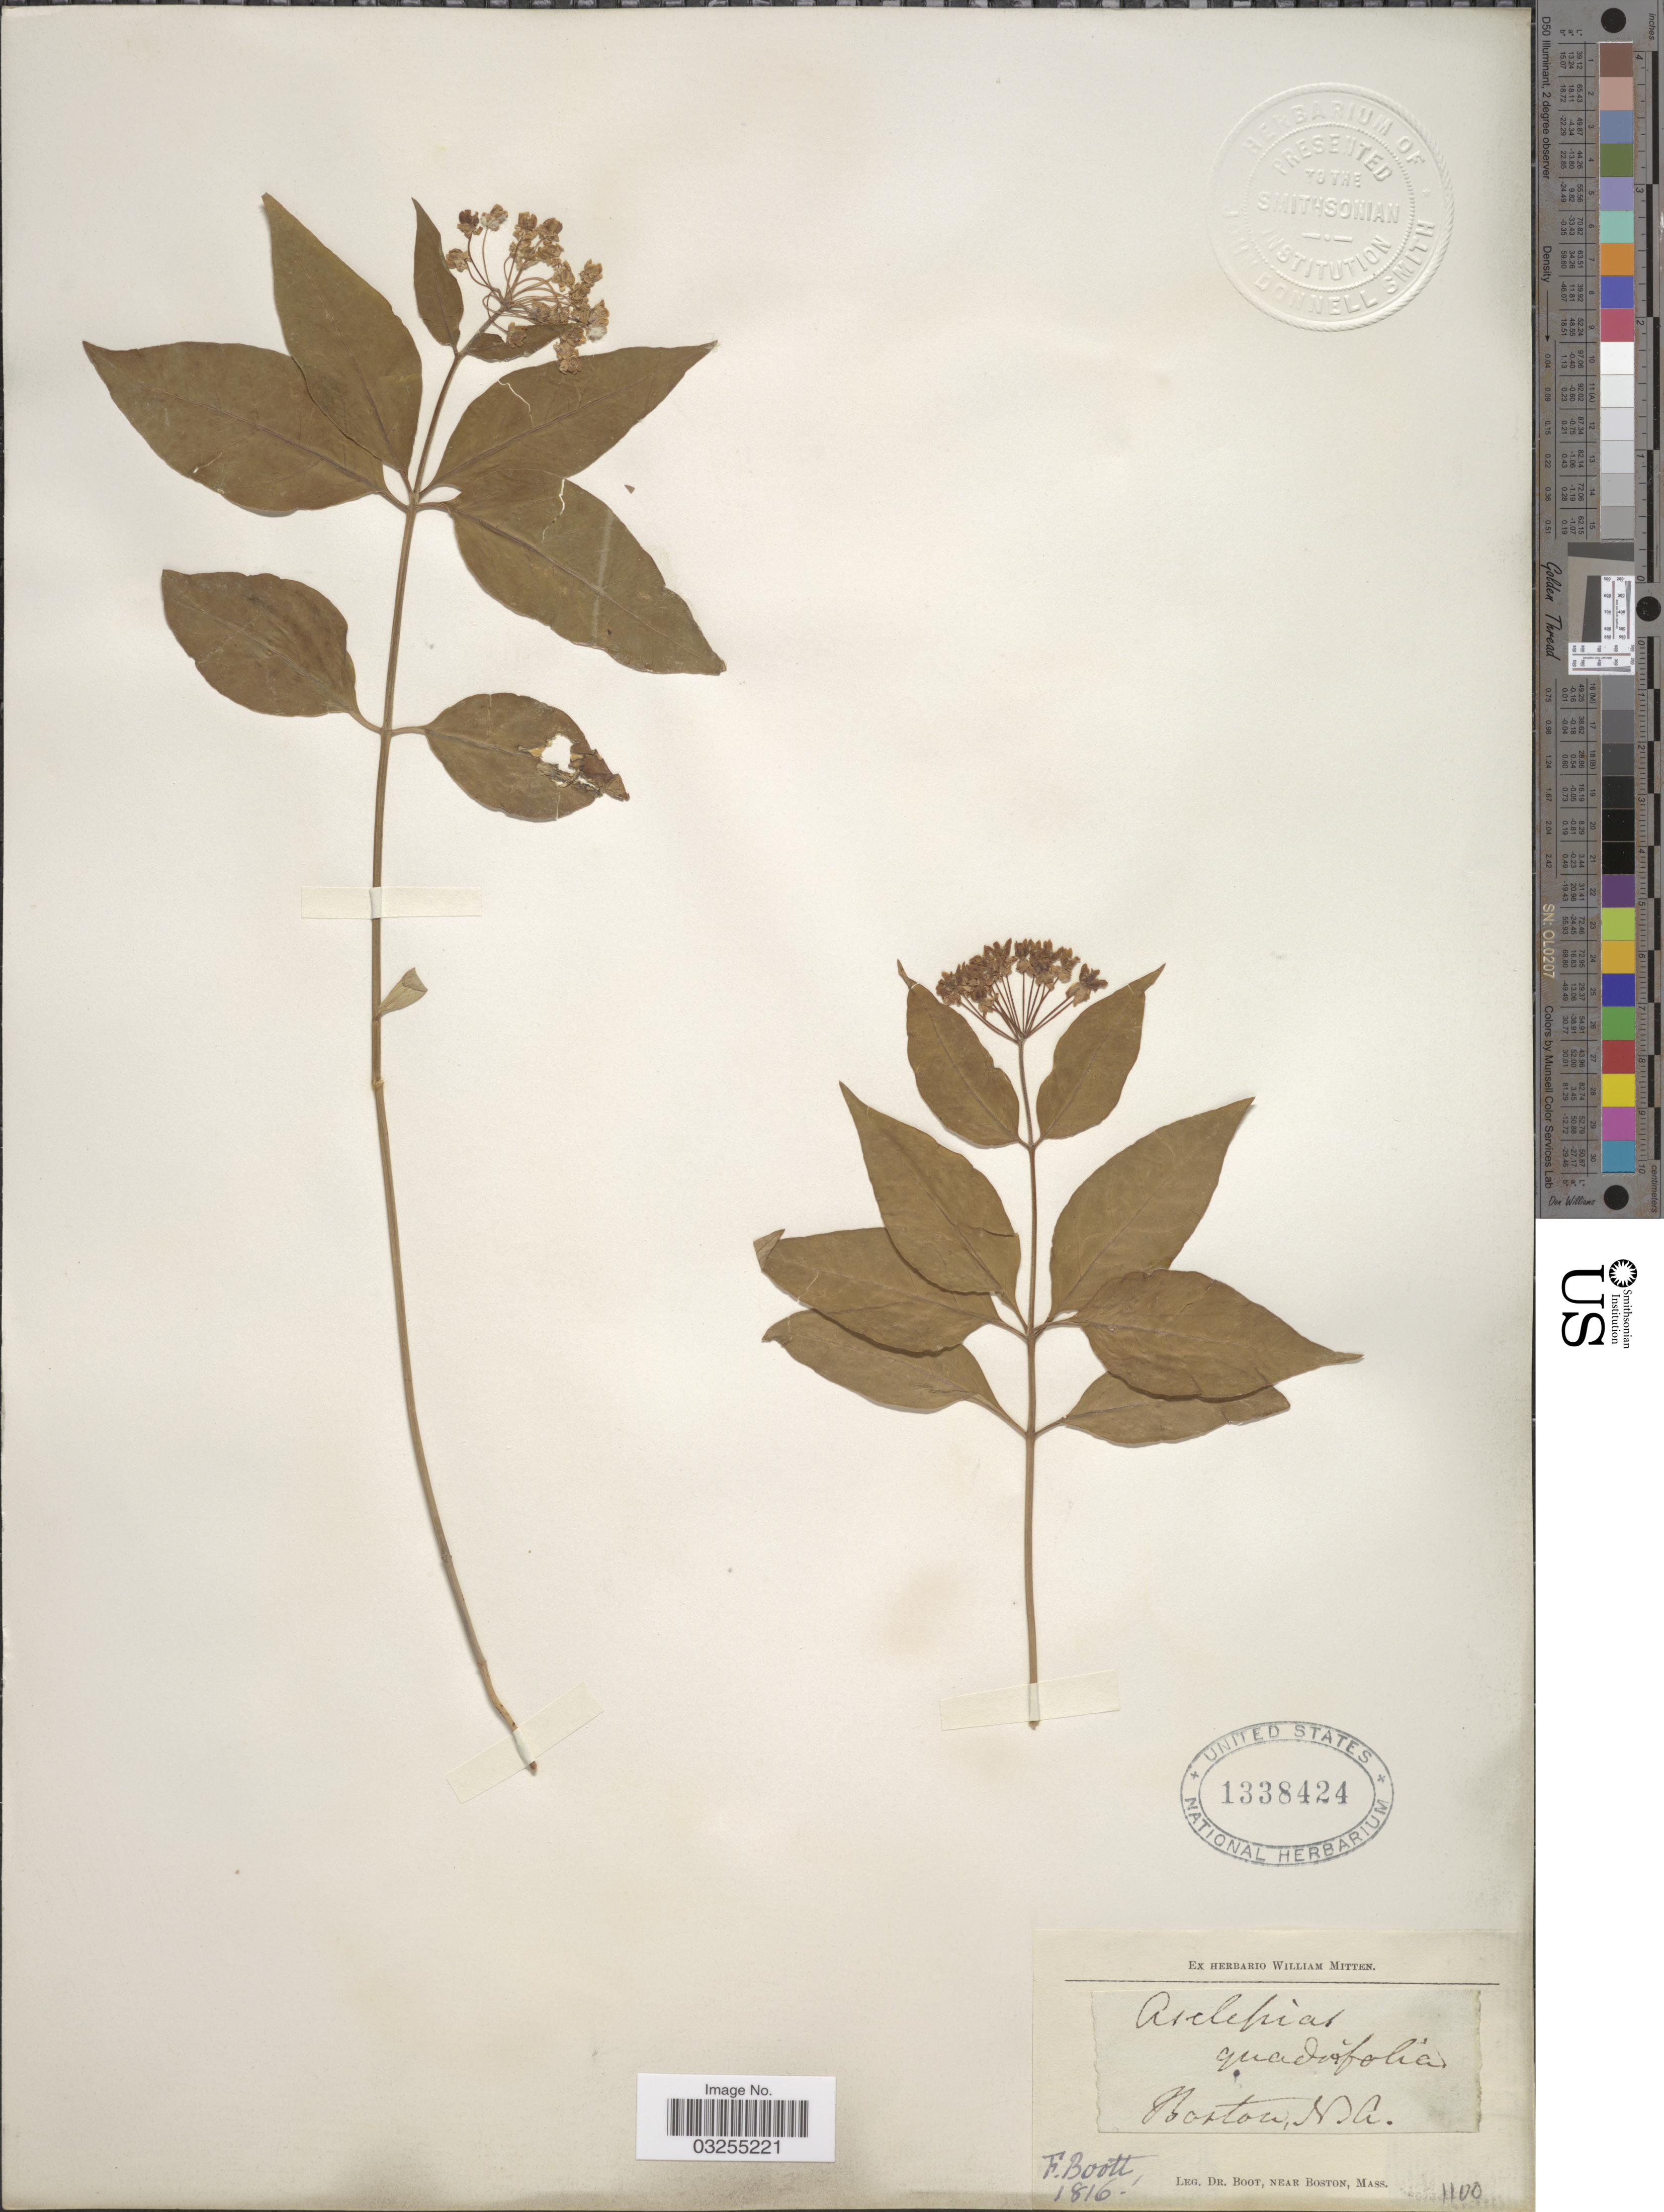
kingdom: Plantae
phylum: Tracheophyta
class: Magnoliopsida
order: Gentianales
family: Apocynaceae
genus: Asclepias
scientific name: Asclepias quadrifolia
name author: Jacq.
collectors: F. Boott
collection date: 1861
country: United States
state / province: North Carolina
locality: Boston.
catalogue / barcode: US 1338424